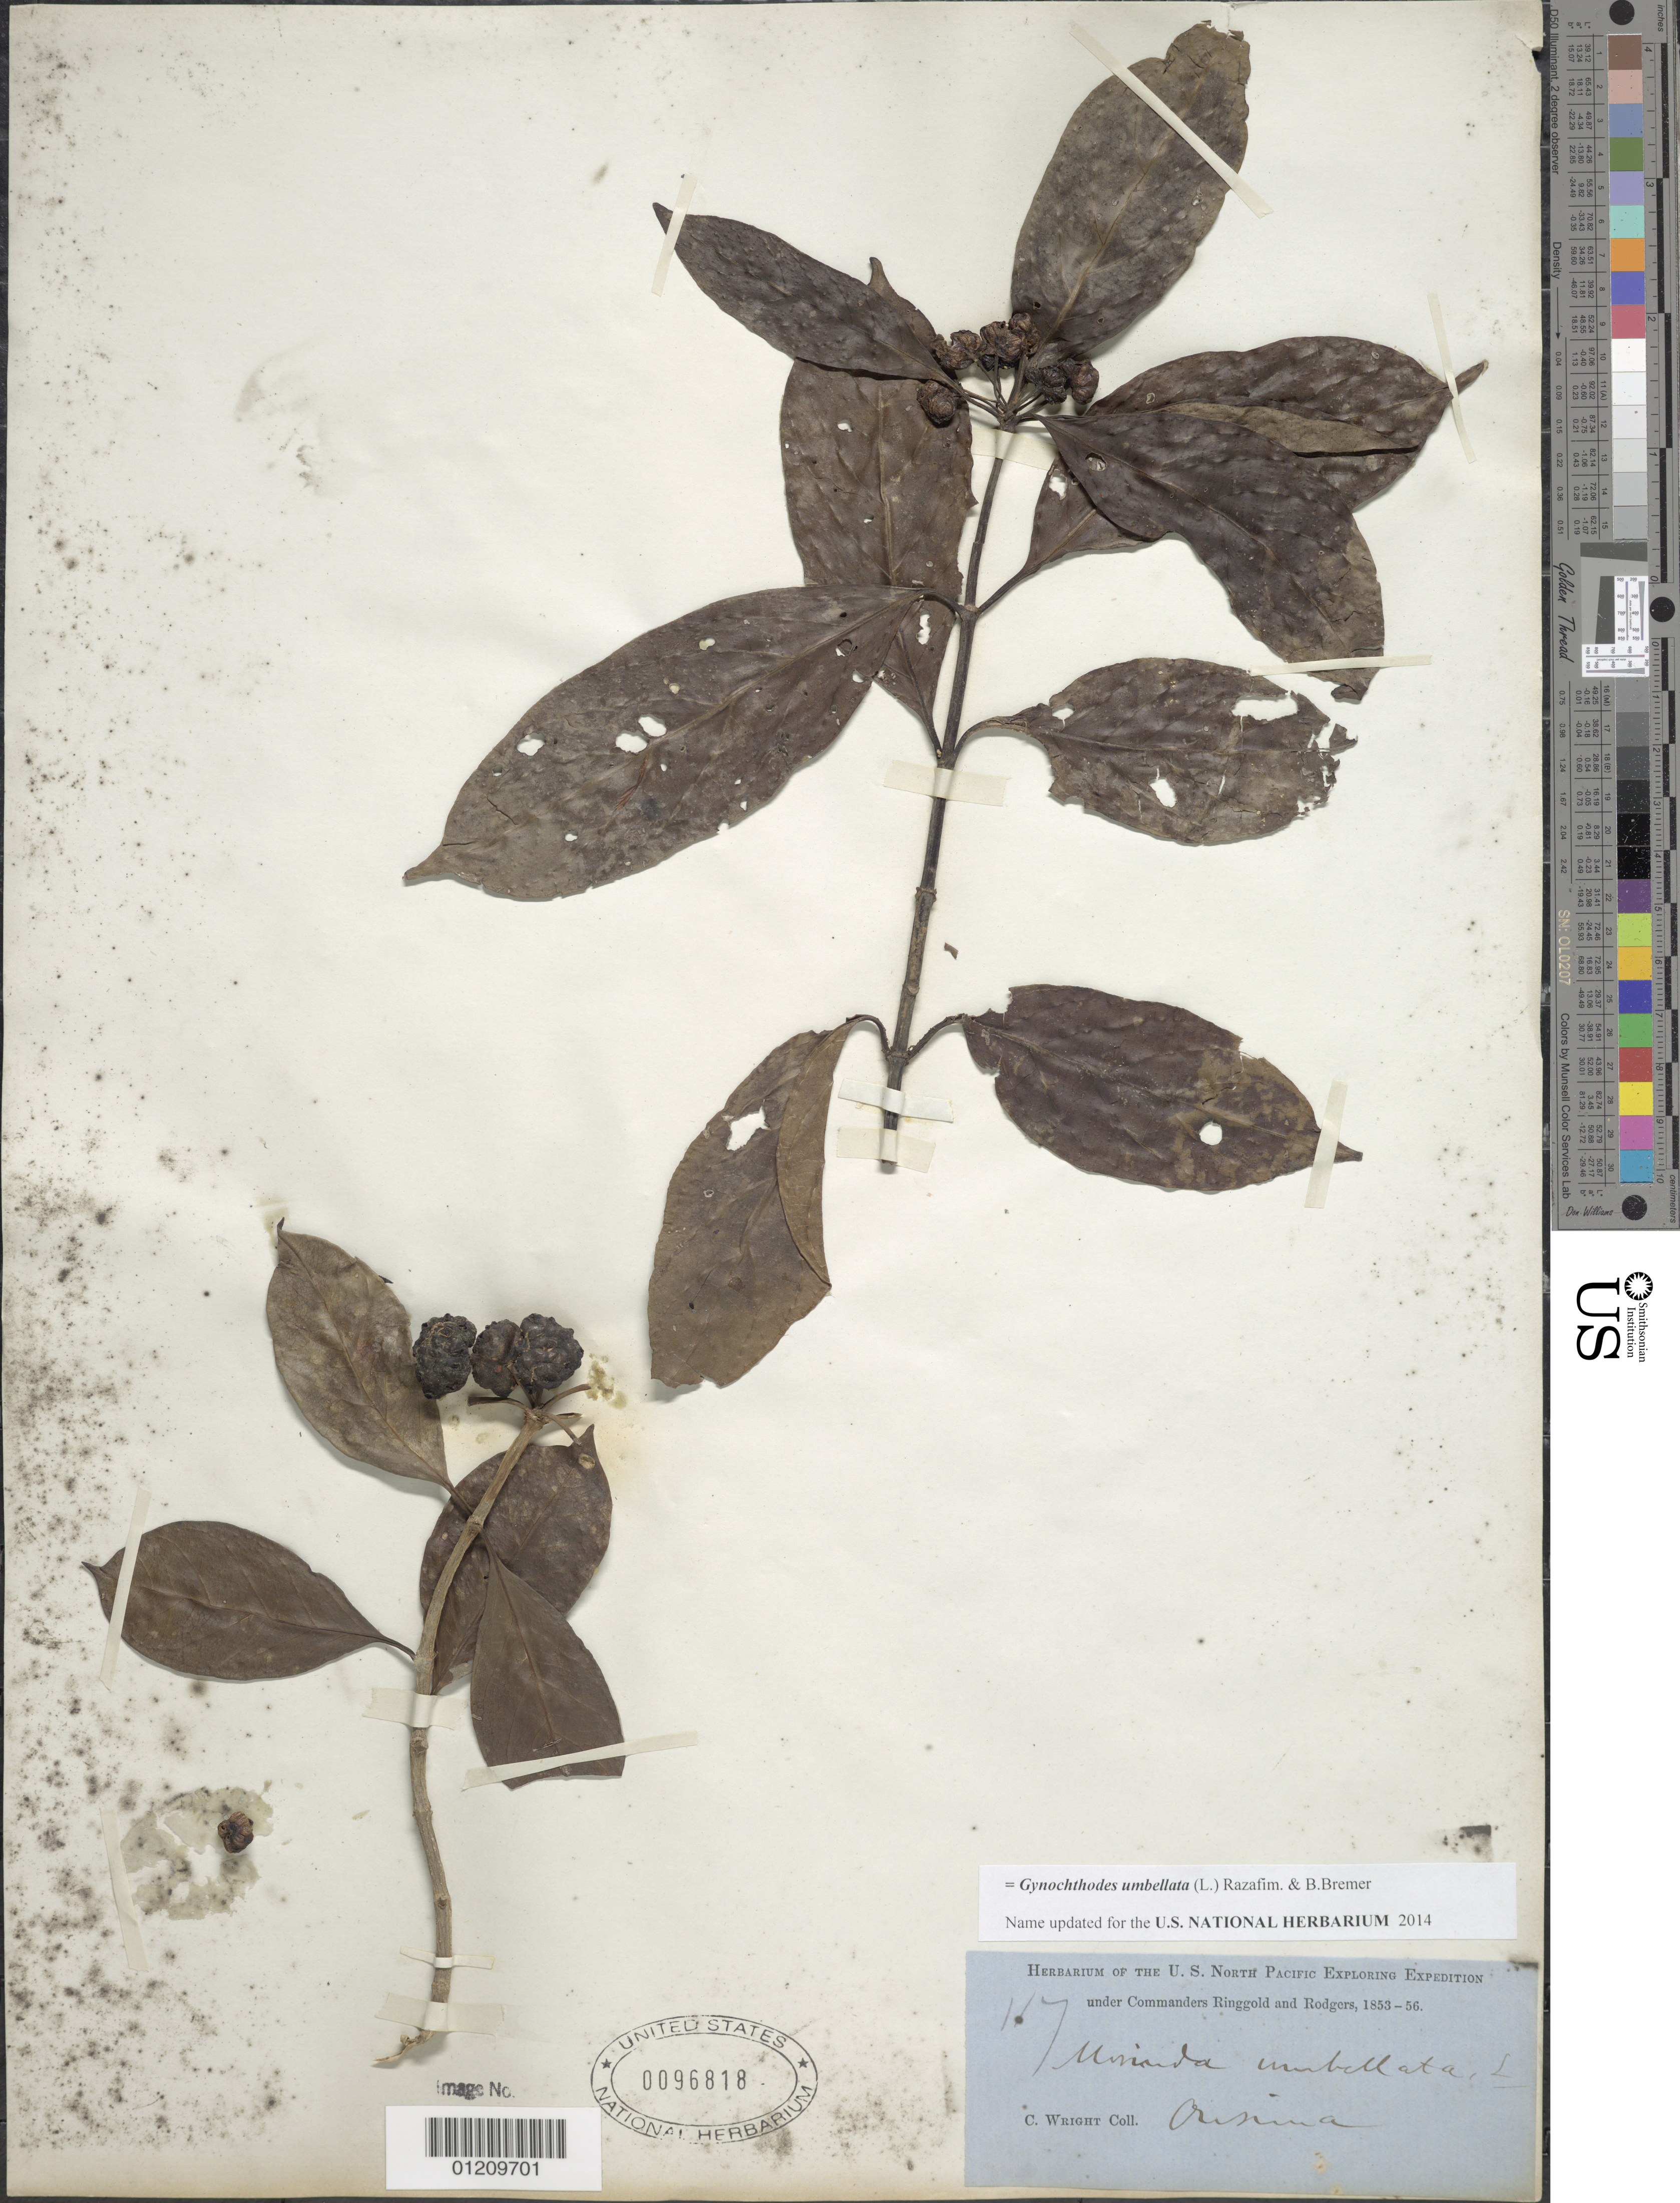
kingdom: Plantae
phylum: Tracheophyta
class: Magnoliopsida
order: Gentianales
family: Rubiaceae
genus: Gynochthodes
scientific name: Gynochthodes umbellata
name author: (L.) Razafim. & B. Bremer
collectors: C. Wright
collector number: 117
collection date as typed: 1853 to -- -- 1856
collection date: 1853/1856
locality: Gosima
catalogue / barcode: US 96818